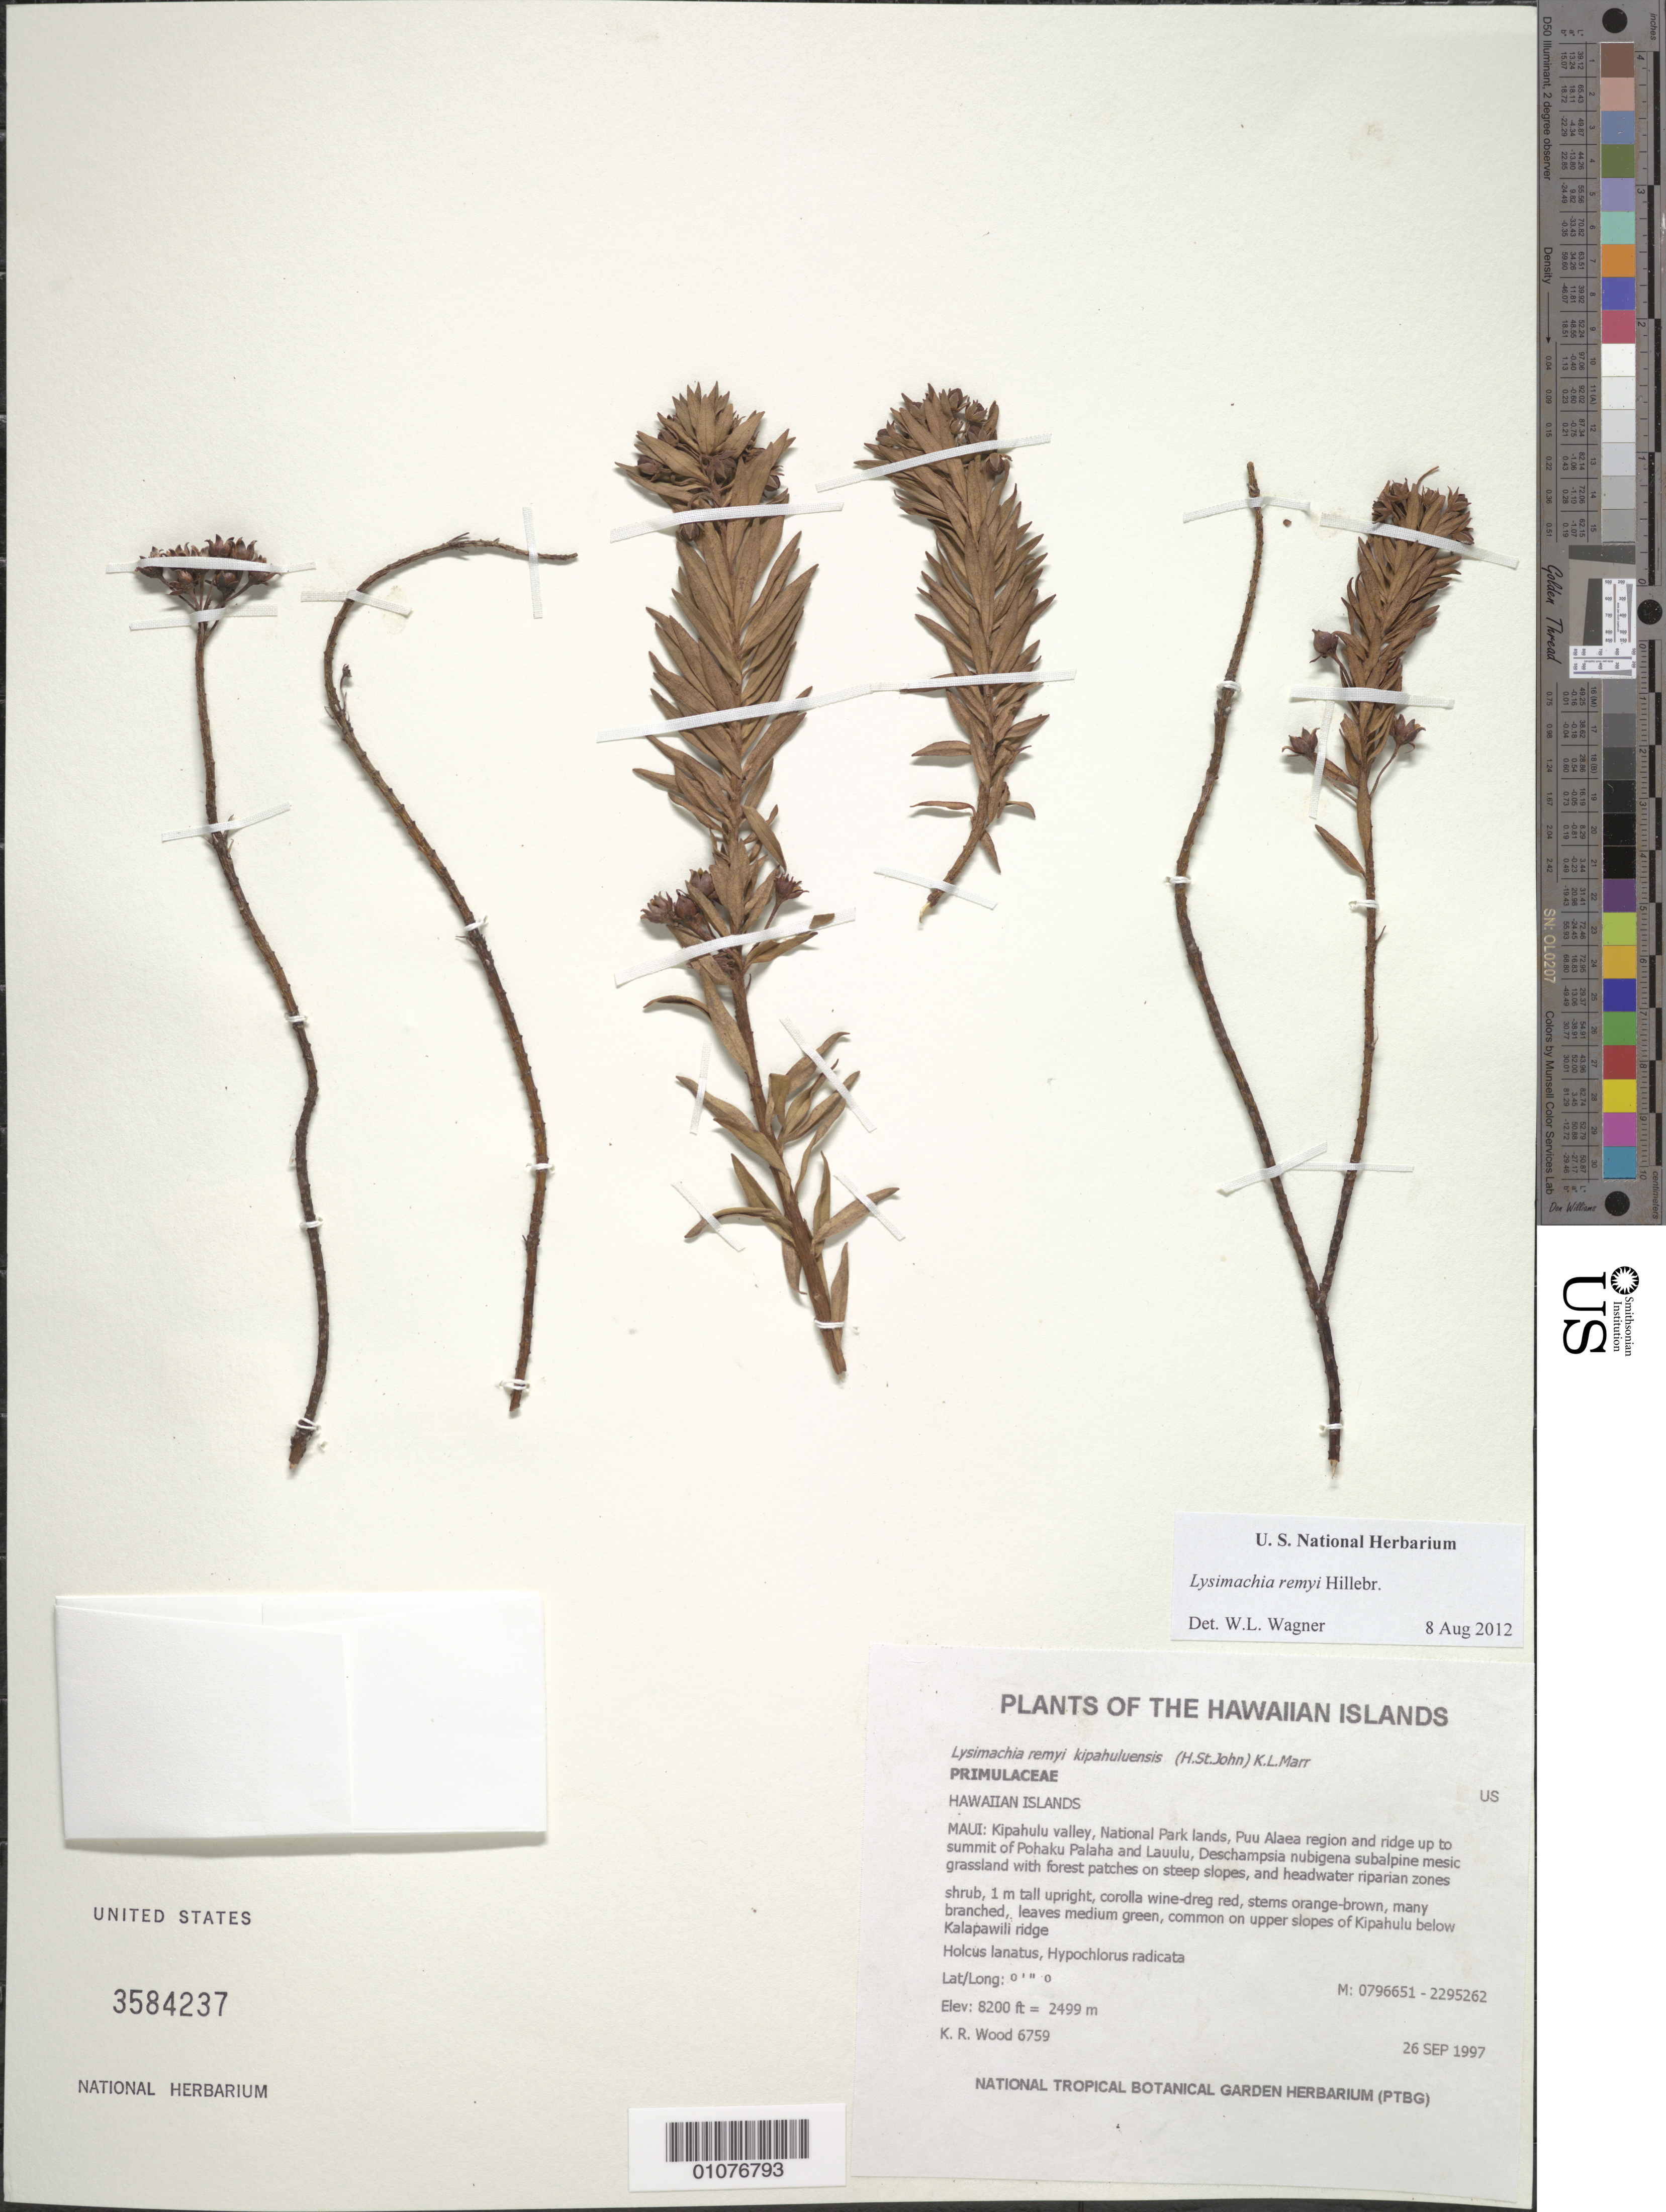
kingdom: Plantae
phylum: Tracheophyta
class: Magnoliopsida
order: Ericales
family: Primulaceae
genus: Lysimachia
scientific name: Lysimachia remyi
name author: Hillebr.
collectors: K. R. Wood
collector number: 6759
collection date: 1997-09-26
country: United States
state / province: Hawaii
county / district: Maui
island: Maui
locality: Kipahulu valley, National Park lands, Puu Alaea region and ridge up to summit of Pohaku Palaha and Lauulu.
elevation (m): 2499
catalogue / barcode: US 3584237